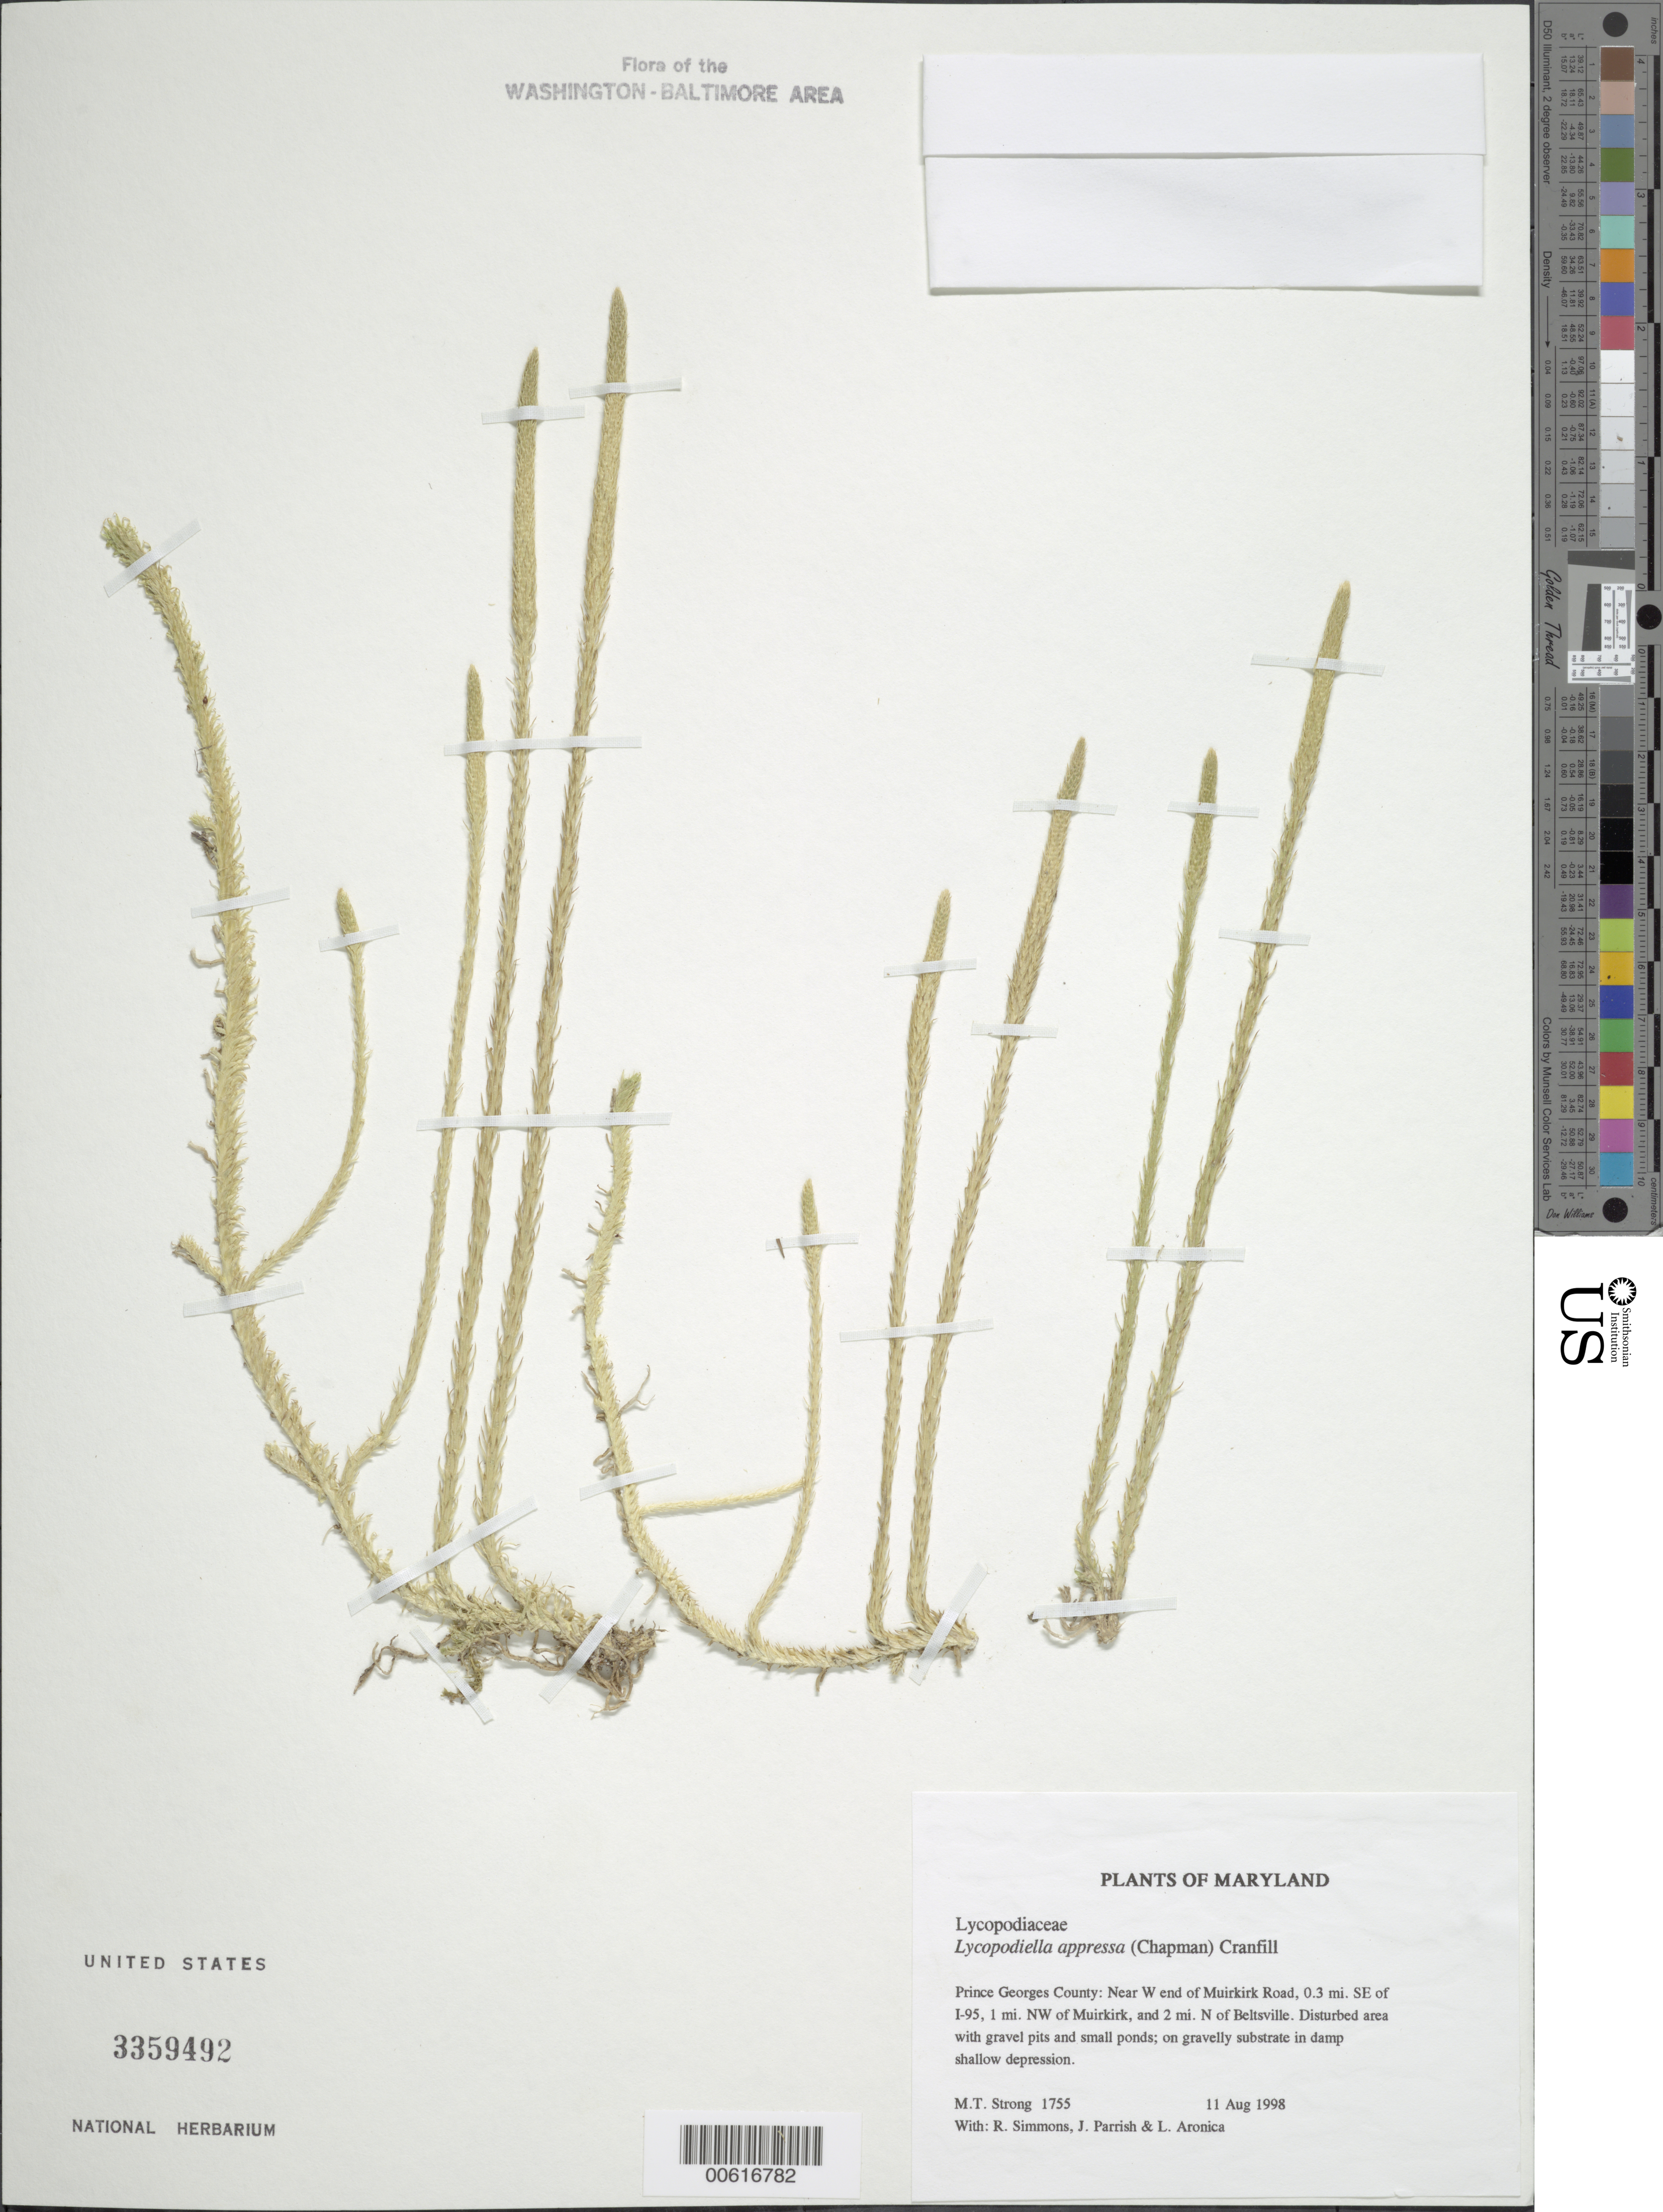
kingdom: Plantae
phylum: Tracheophyta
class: Lycopodiopsida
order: Lycopodiales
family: Lycopodiaceae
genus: Lycopodiella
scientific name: Lycopodiella appressa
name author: (Chapm.) Cranfill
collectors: M. T. Strong, R. Simmons, J. Parrish & L. Aronica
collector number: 1755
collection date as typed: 11 Aug 1998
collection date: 1998-08-11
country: United States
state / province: Maryland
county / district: Prince George's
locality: Near W end of Muirkirk Road, 0.3 mi. SE of I-95, 1 mi. NW of Muirkirk, and 2 mi. N of Beltsville.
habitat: Disturbed area with gravel pits and small ponds; on gravelly substrate in damp shallow depression.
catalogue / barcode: US 3359492